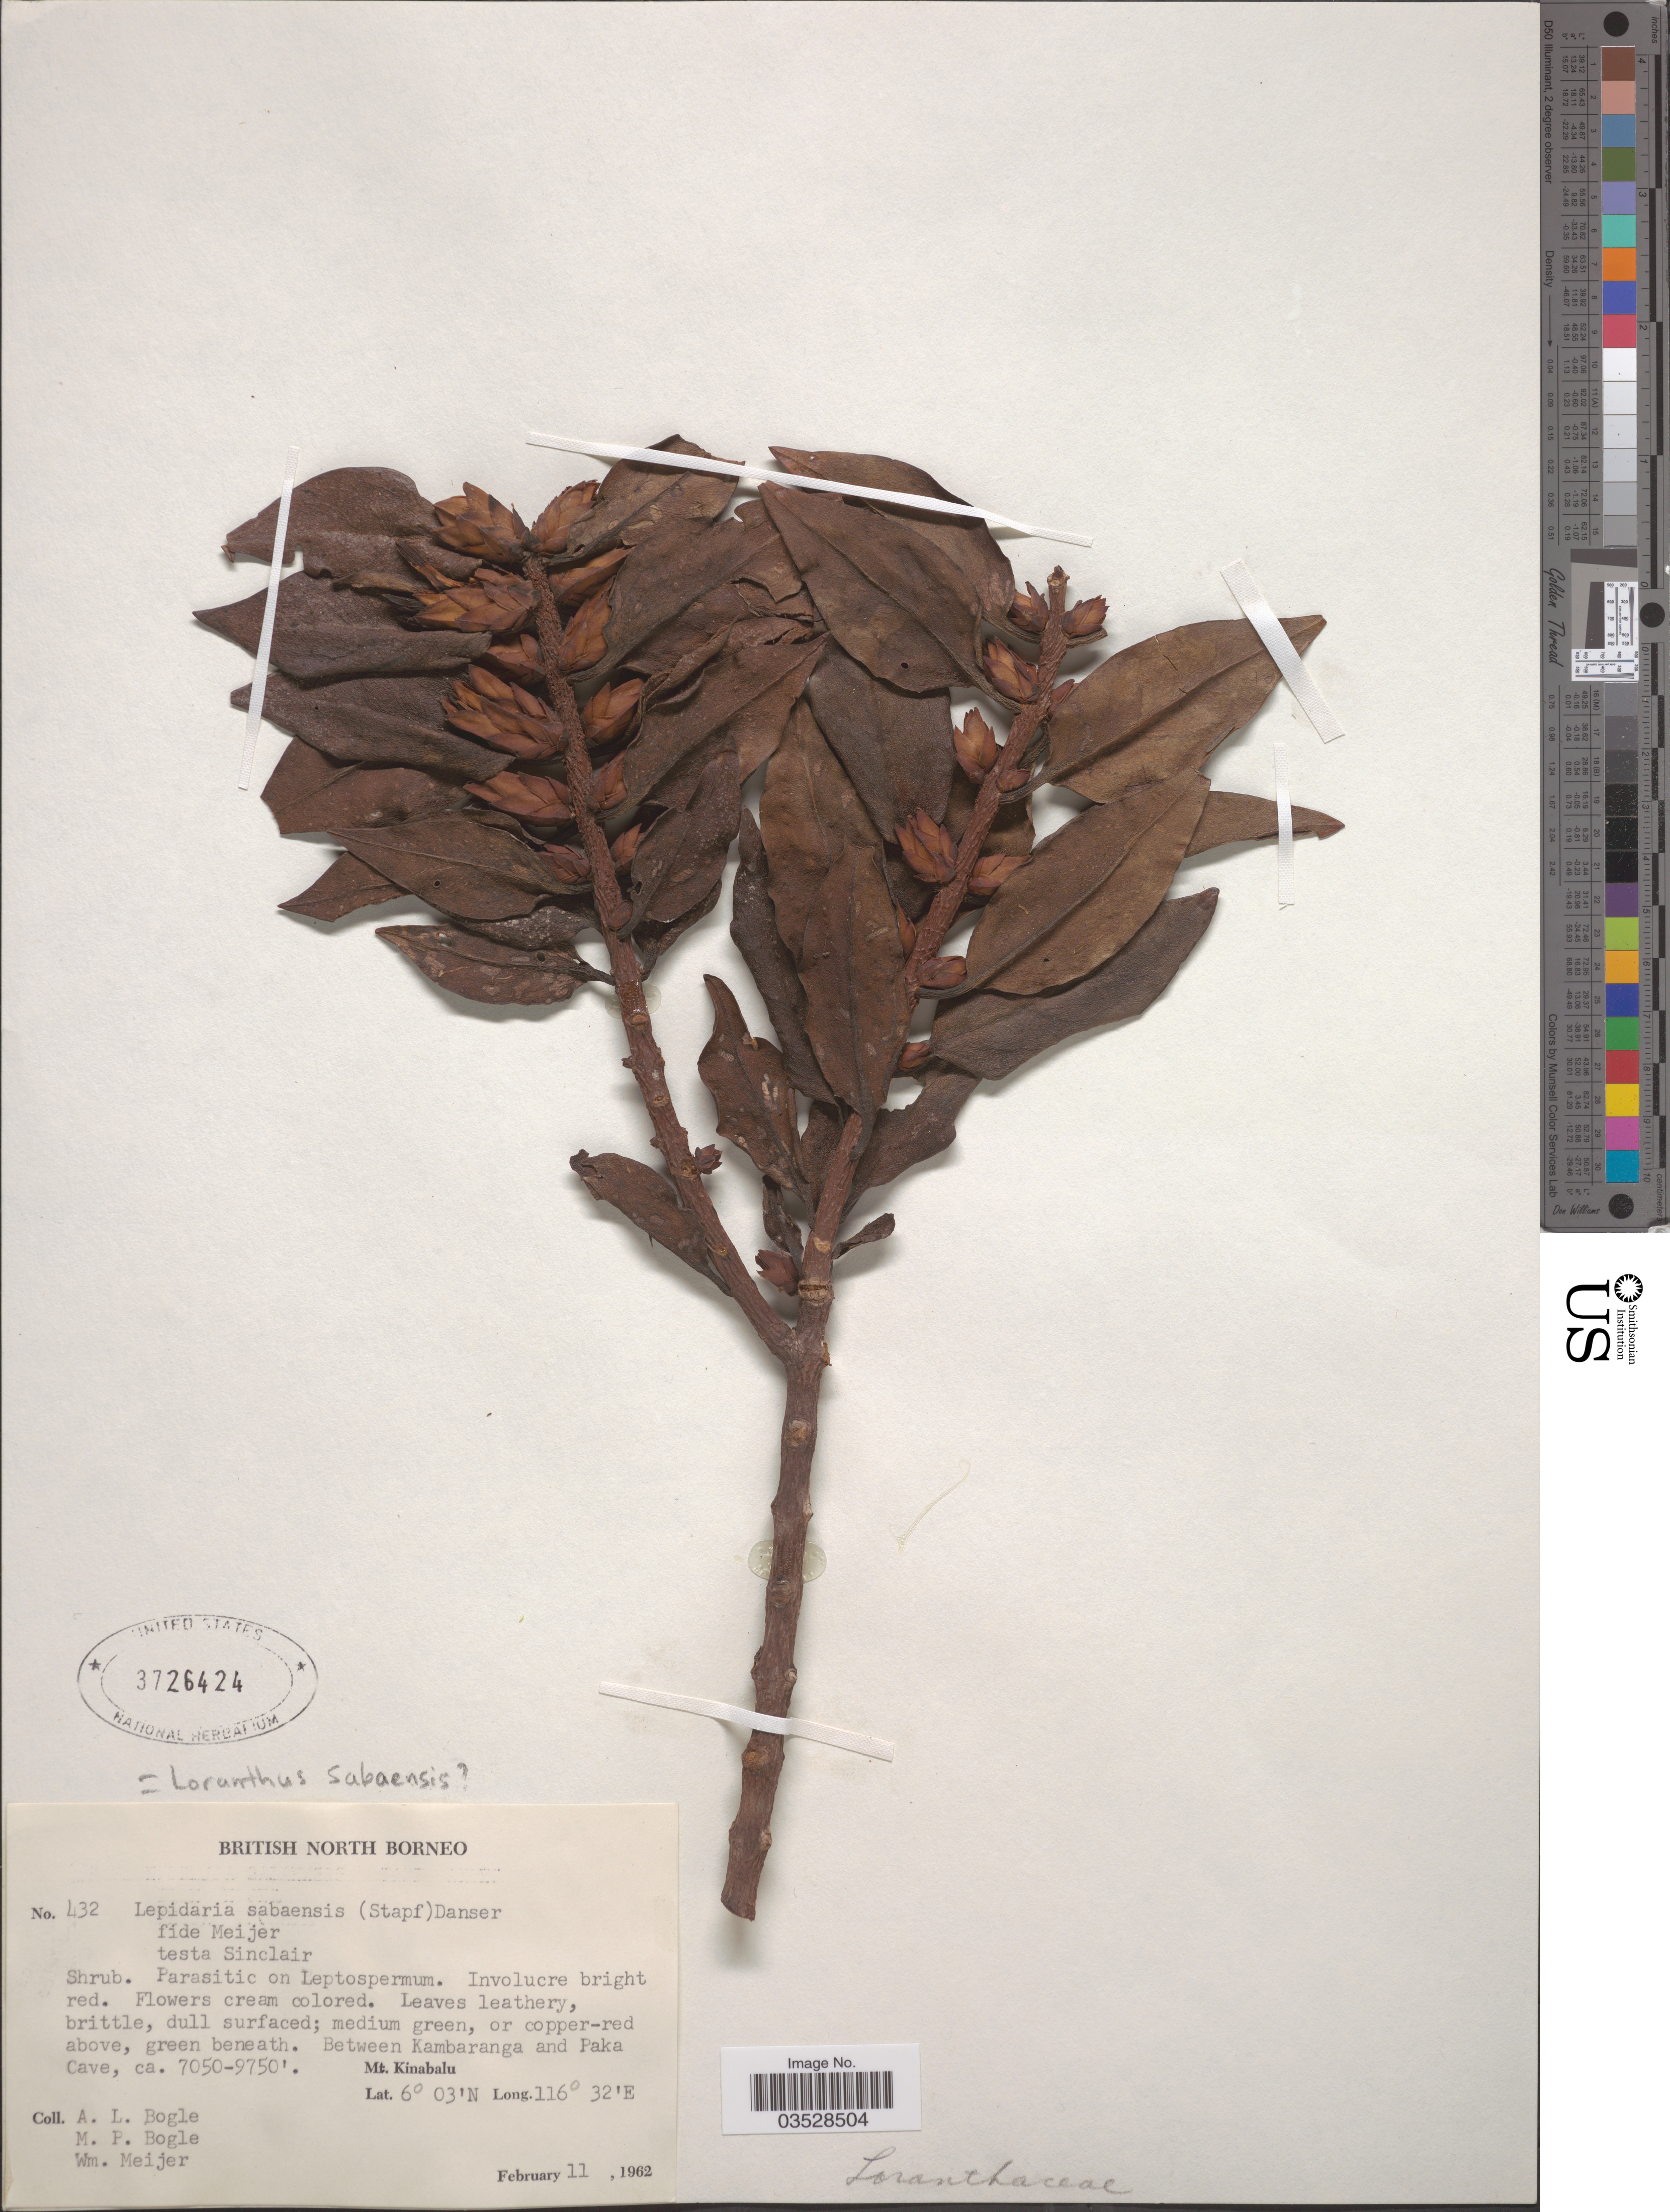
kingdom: Plantae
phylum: Tracheophyta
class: Magnoliopsida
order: Santalales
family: Loranthaceae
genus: Lepidaria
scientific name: Lepidaria sabaensis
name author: (Stapf) Danser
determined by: Strong, Mark T., (BOT), Smithsonian Institution - National Museum of Natural History (UNITED STATES)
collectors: Bogle, A.L., M. Bogle & W. Meijer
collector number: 432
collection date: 1962-02-11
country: Malaysia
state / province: Sabah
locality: British North Borneo. Between Kambaranga and Paka Cave. Mt. Kinabalu.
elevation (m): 2149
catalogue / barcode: US 3726424